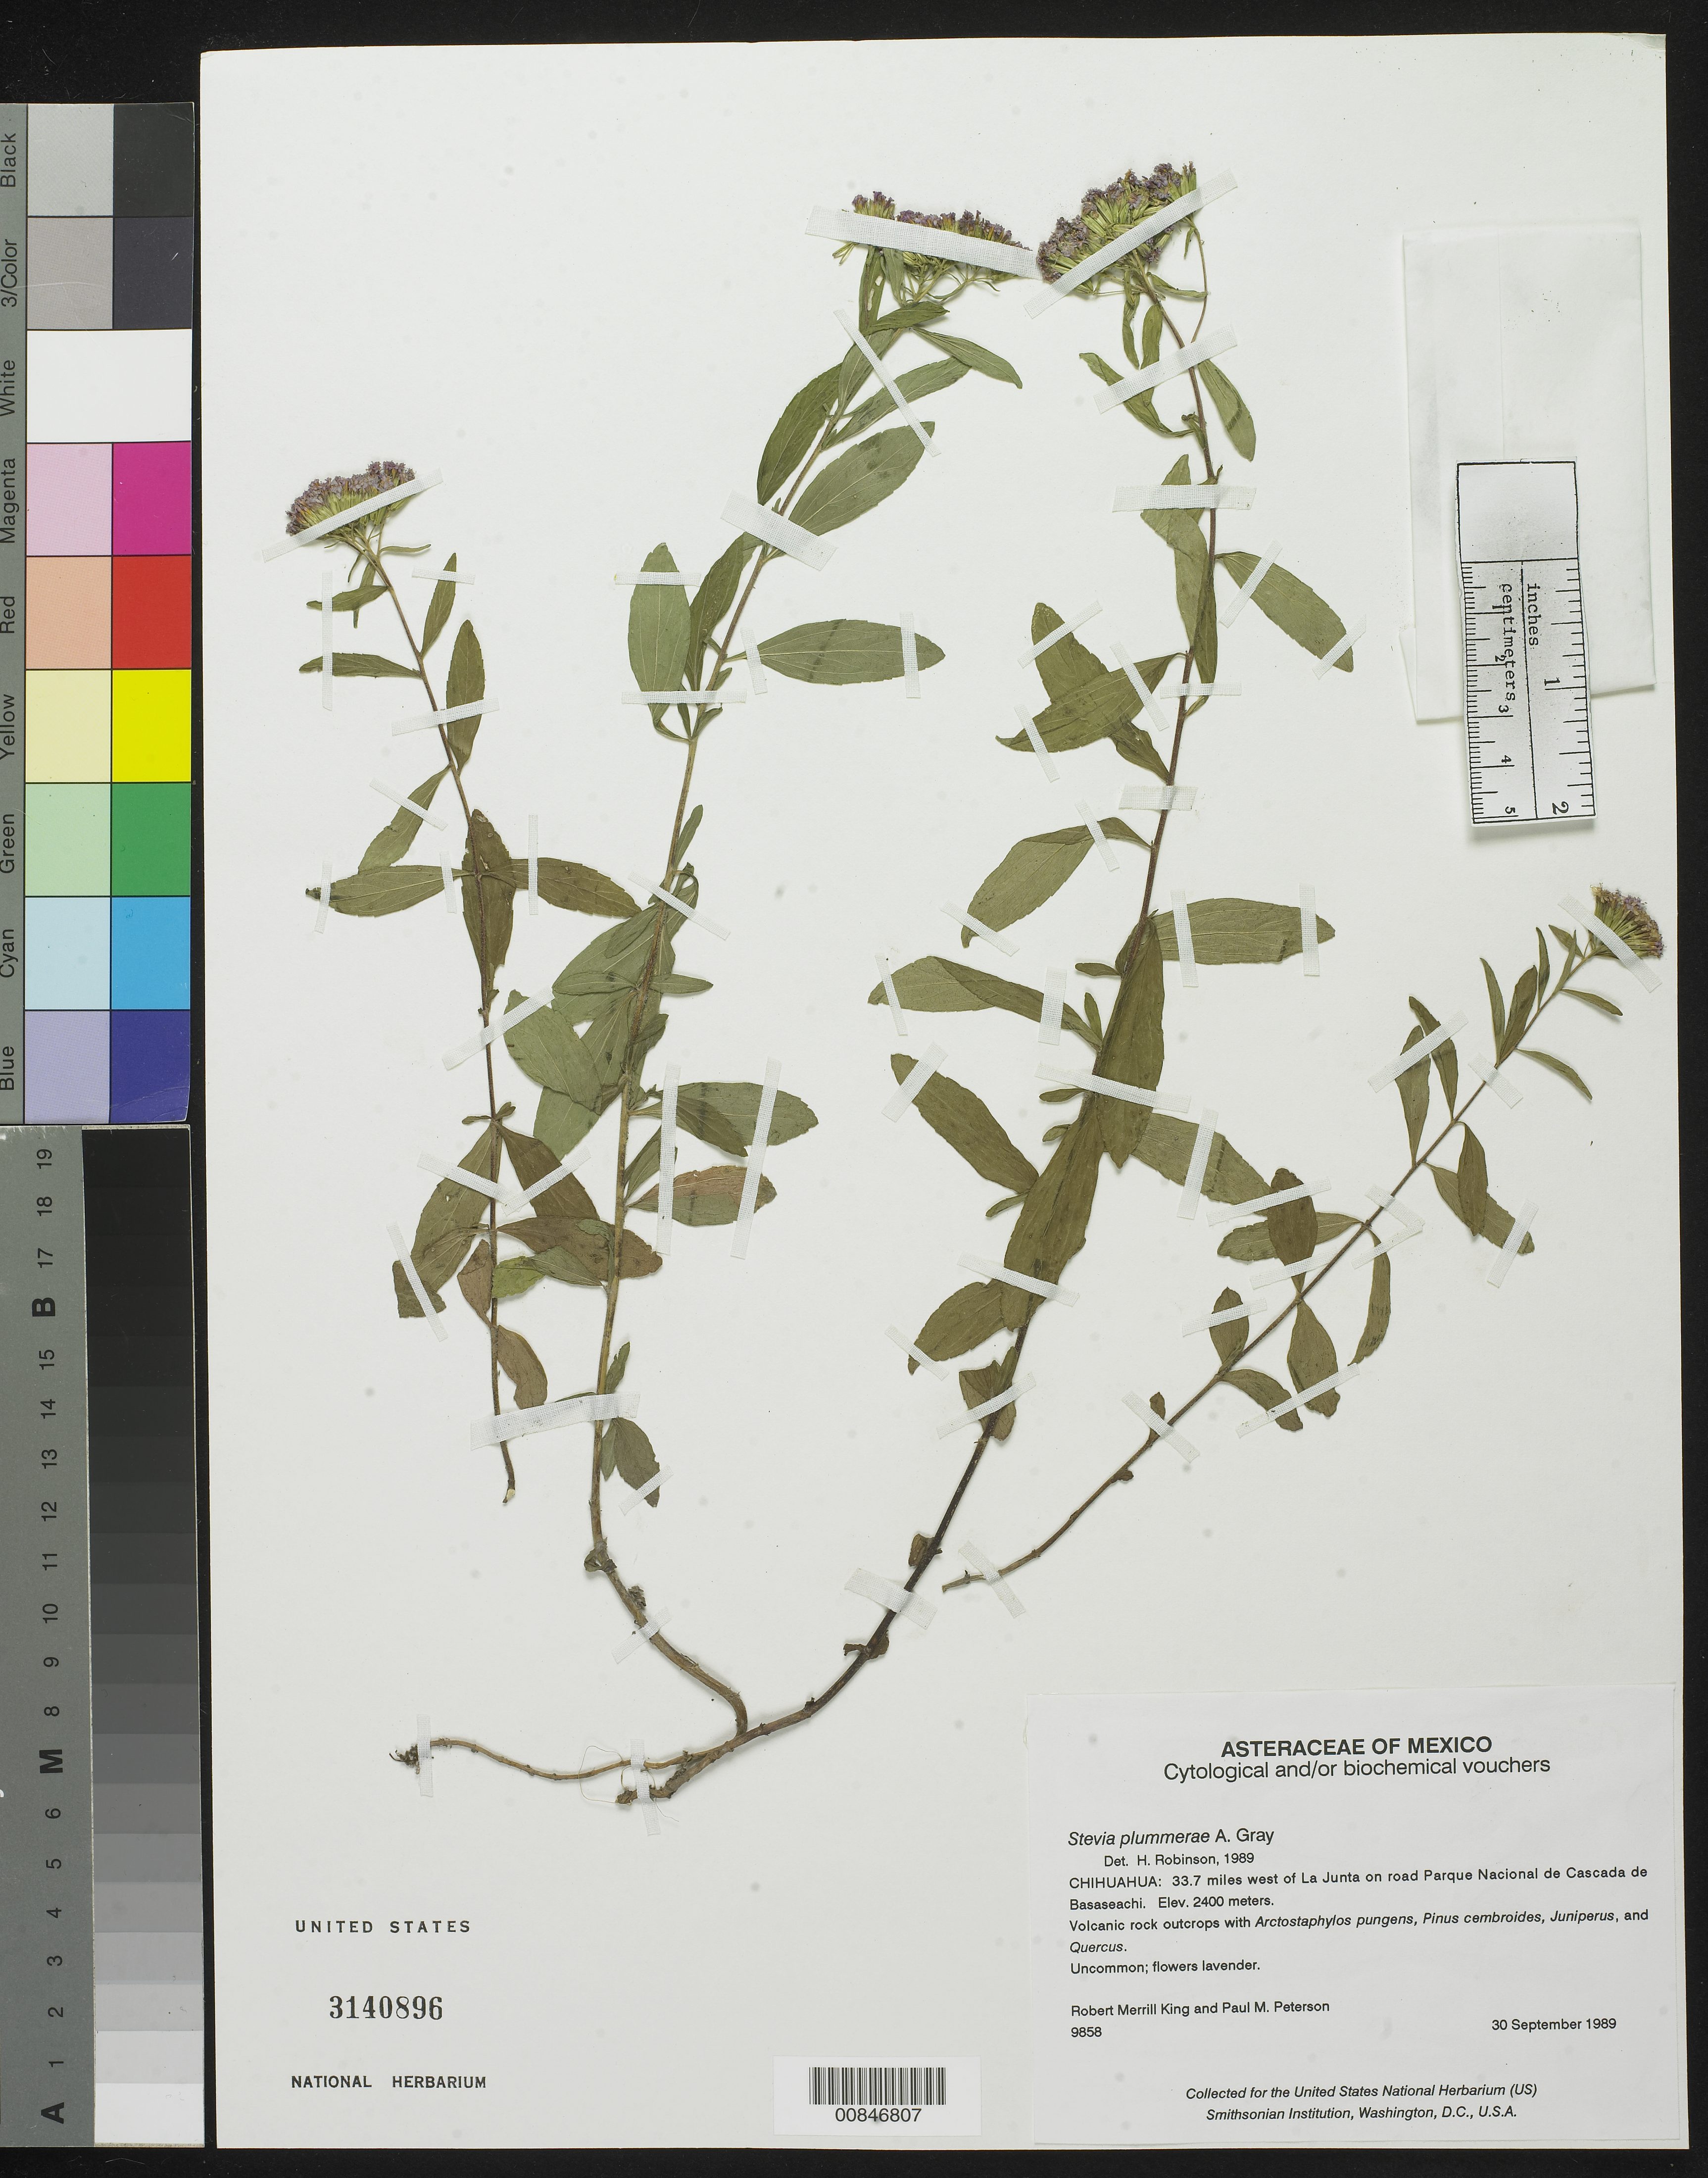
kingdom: Plantae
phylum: Tracheophyta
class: Magnoliopsida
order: Asterales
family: Asteraceae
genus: Stevia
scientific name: Stevia plummerae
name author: A. Gray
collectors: R. M. King & P. M. Peterson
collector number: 9858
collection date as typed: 30 Sep 1989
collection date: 1989-09-30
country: Mexico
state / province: Chihuahua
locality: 33.7 miles west of La Junta on road Parque Nacional de Cascada de Basaseachic.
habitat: Volcanic rock outcrops with Arctostaphylos pungens, Pinus cembroides, Juniperus, and Quercus.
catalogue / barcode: US 3140896